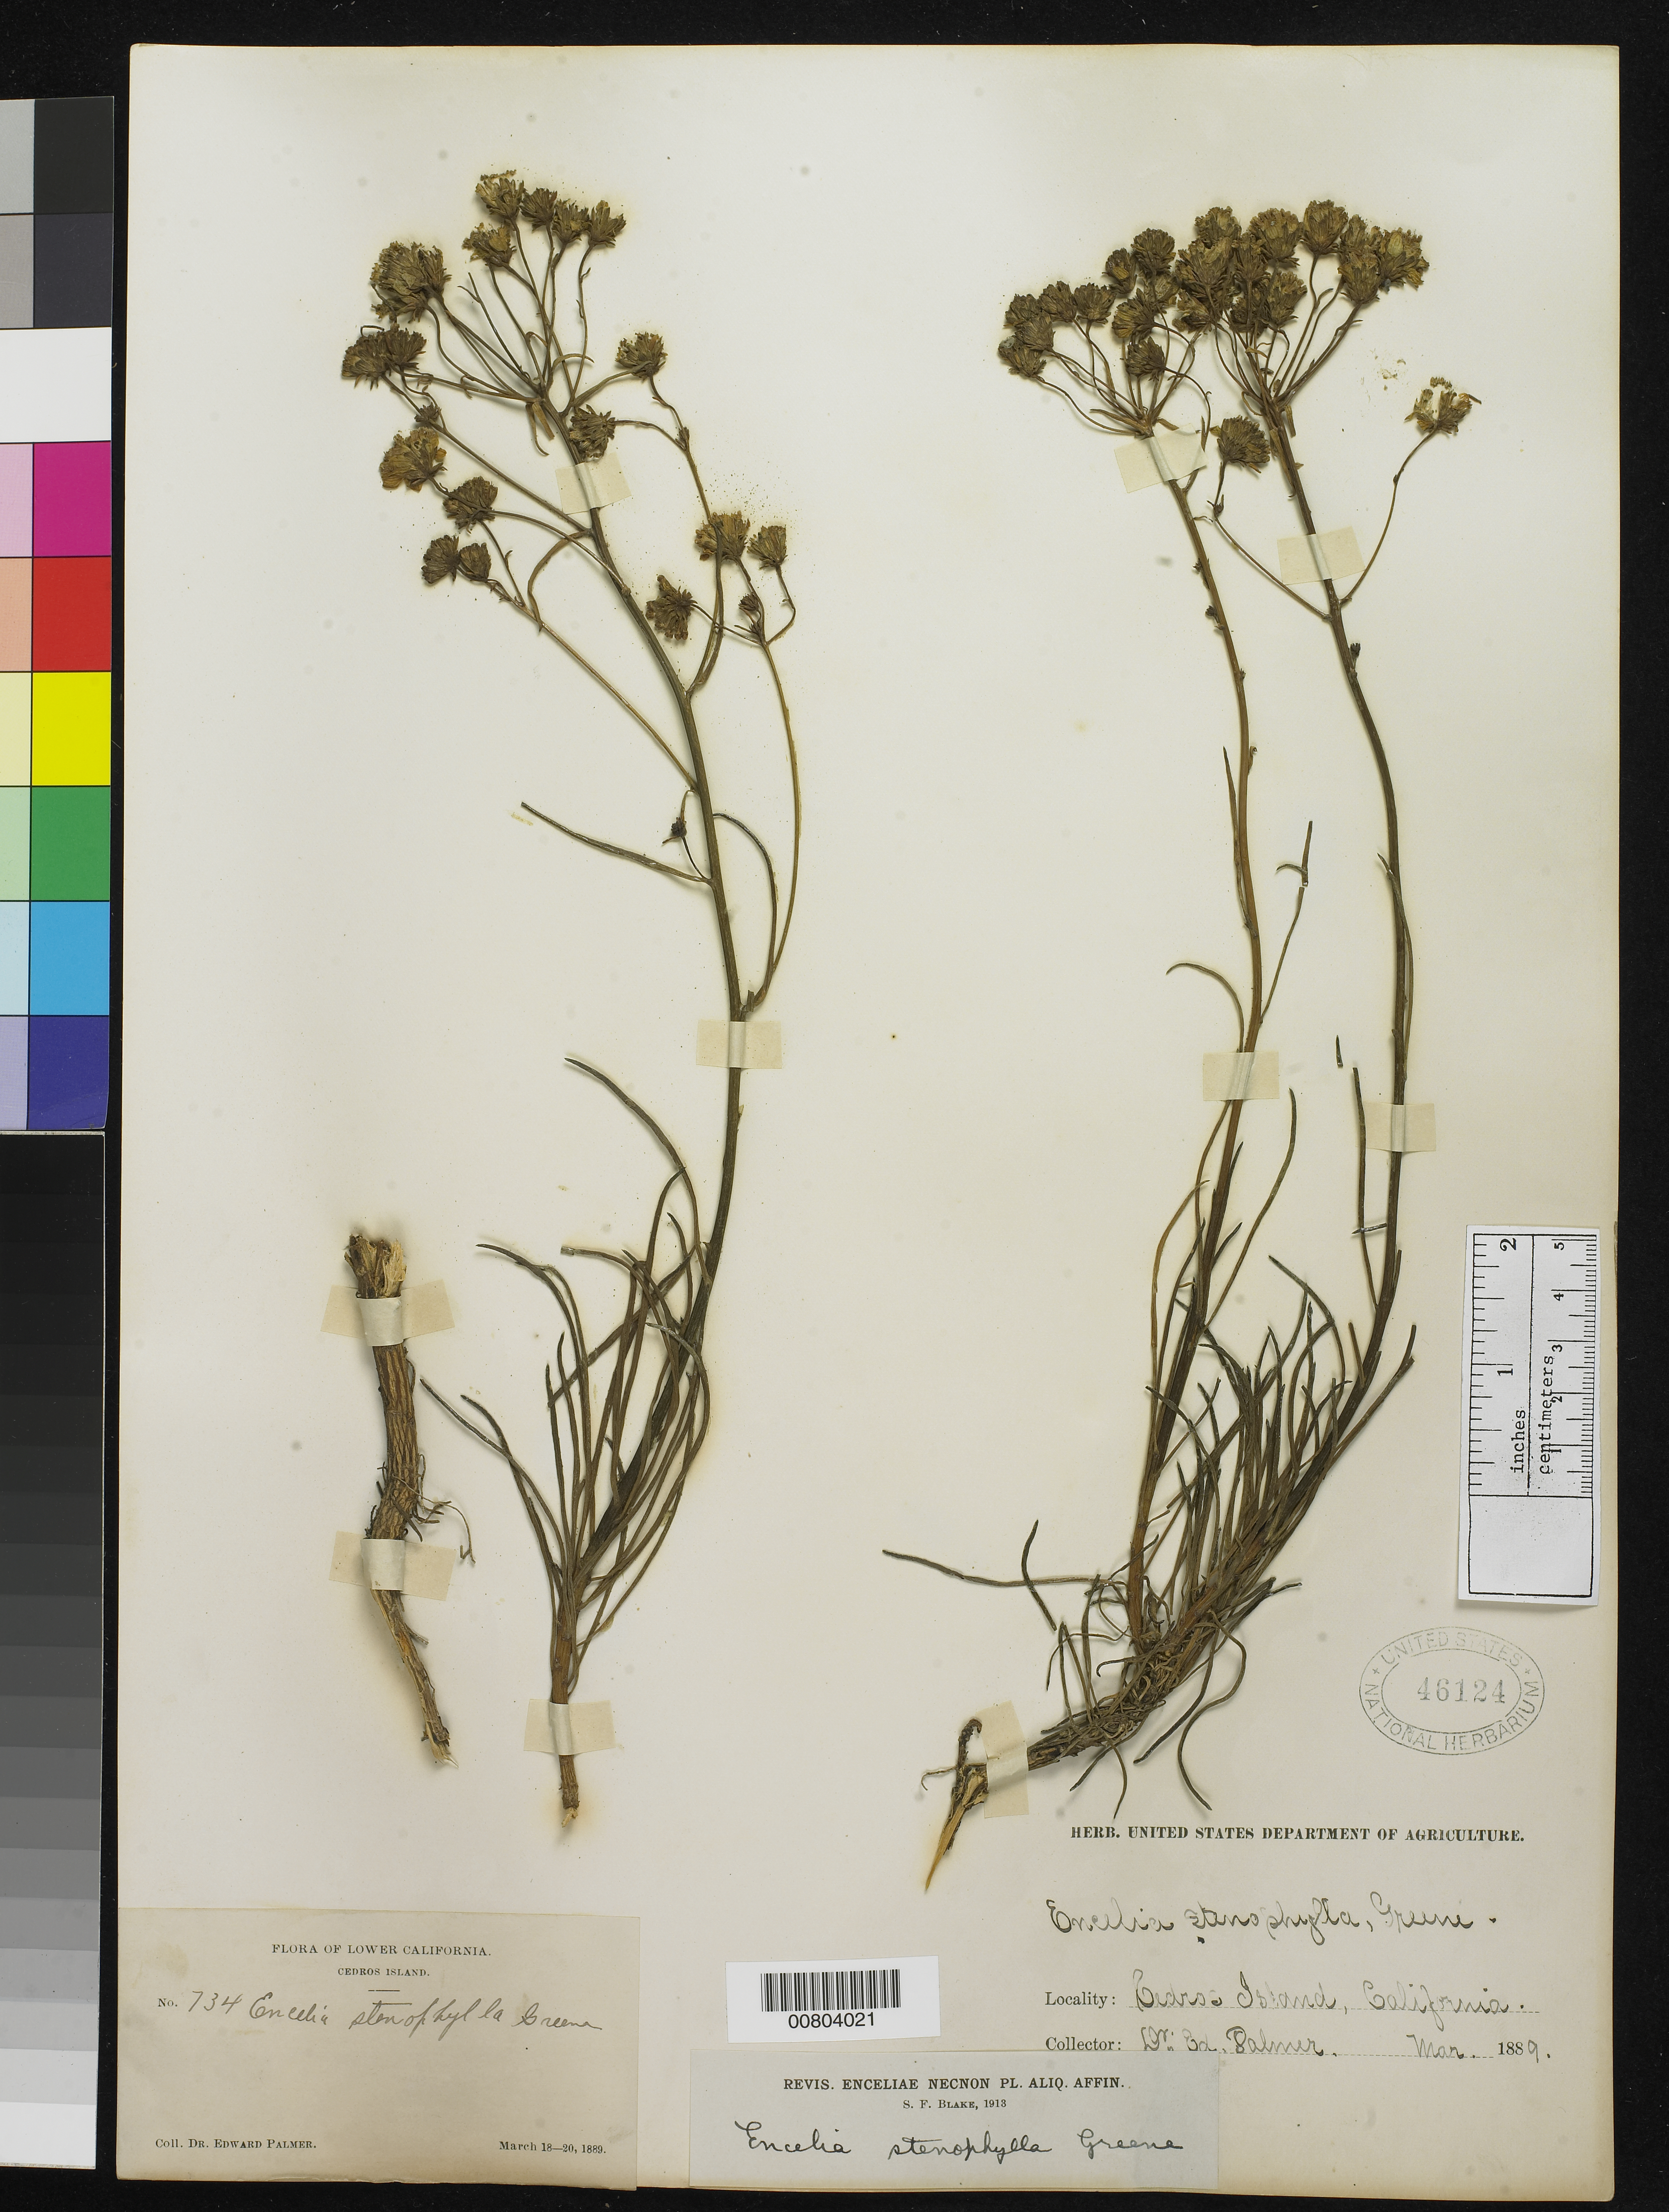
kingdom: Plantae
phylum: Tracheophyta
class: Magnoliopsida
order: Asterales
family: Asteraceae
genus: Encelia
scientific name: Encelia stenophylla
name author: Greene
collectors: E. Palmer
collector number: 734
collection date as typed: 18 Mar 1889 to 20 Mar 1889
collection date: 1889-03-18/1889-03-20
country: Mexico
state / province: Baja California Norte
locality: Cedros Island, Baja California.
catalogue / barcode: US 46124